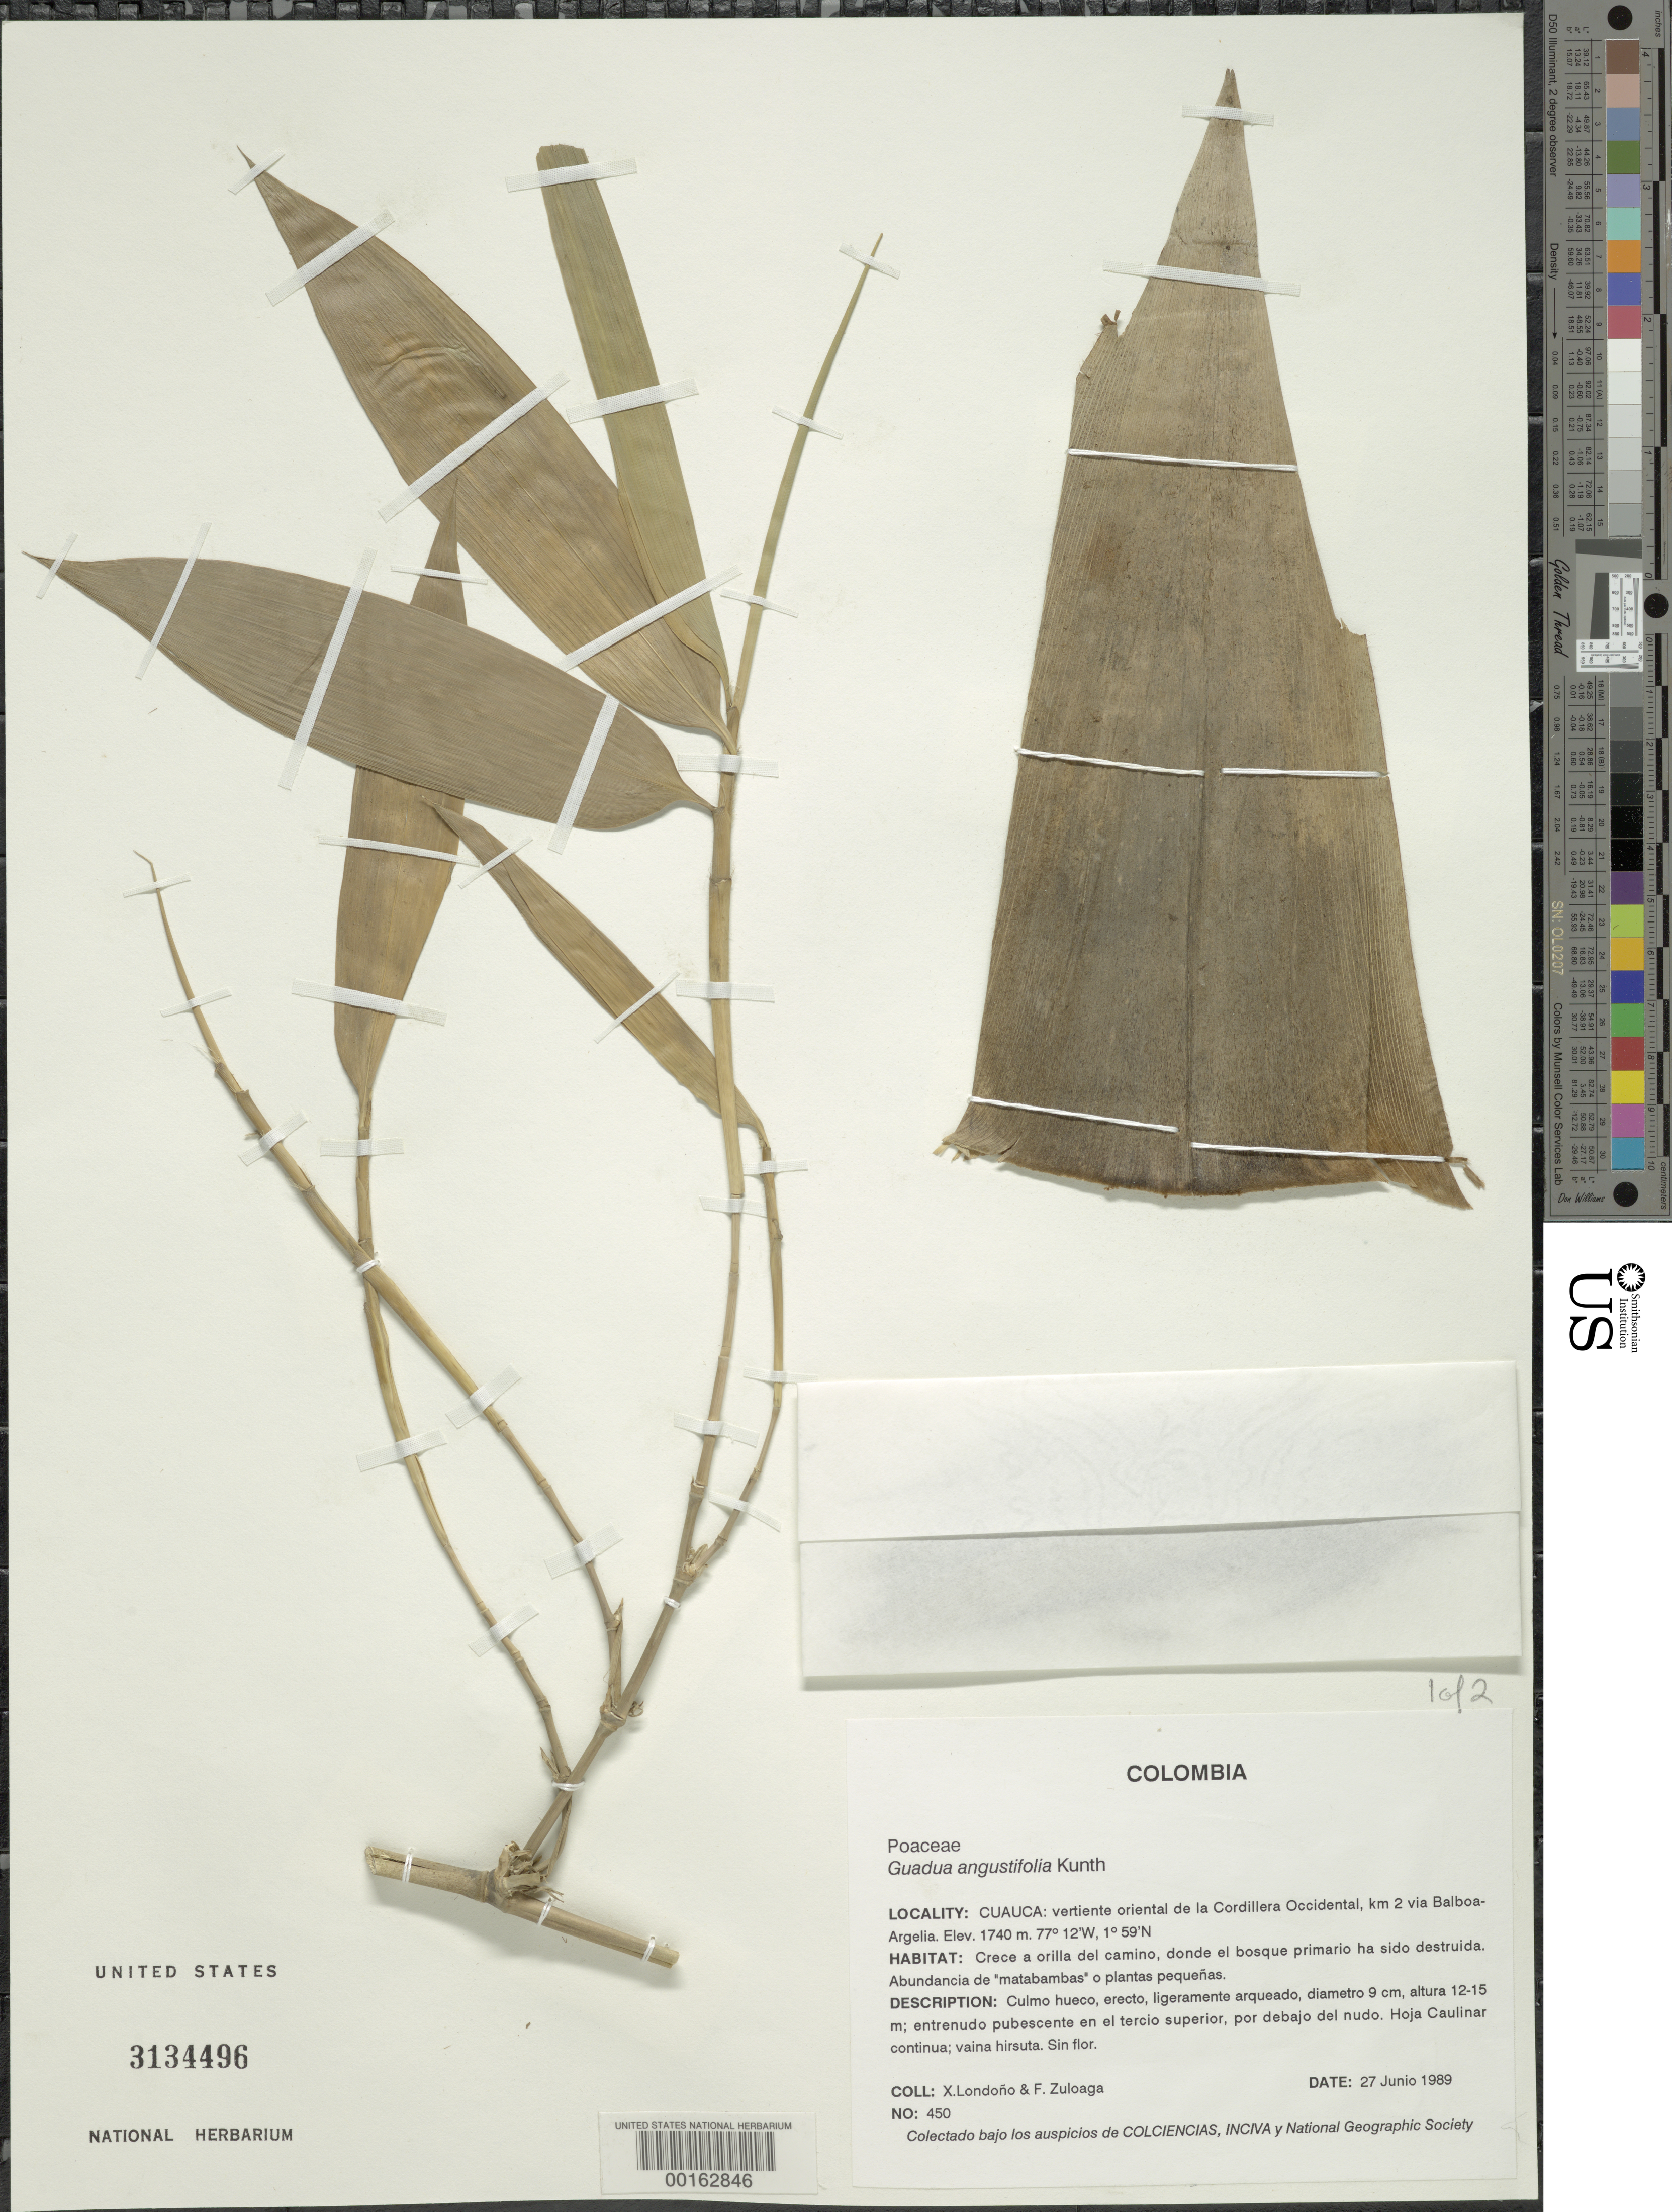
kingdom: Plantae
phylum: Tracheophyta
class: Liliopsida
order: Poales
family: Poaceae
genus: Guadua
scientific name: Guadua angustifolia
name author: Kunth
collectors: X. Londoño & F. O. Zuloaga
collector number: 450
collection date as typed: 27 Jun 1989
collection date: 1989-06-27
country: Colombia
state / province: Valle del Cauca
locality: Eastern slope of Cordillera Occidental, km 2 via Balboa Argelia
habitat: Near the edge of a road, where the primary forest has been destroyed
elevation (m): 1740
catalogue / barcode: US 3134496